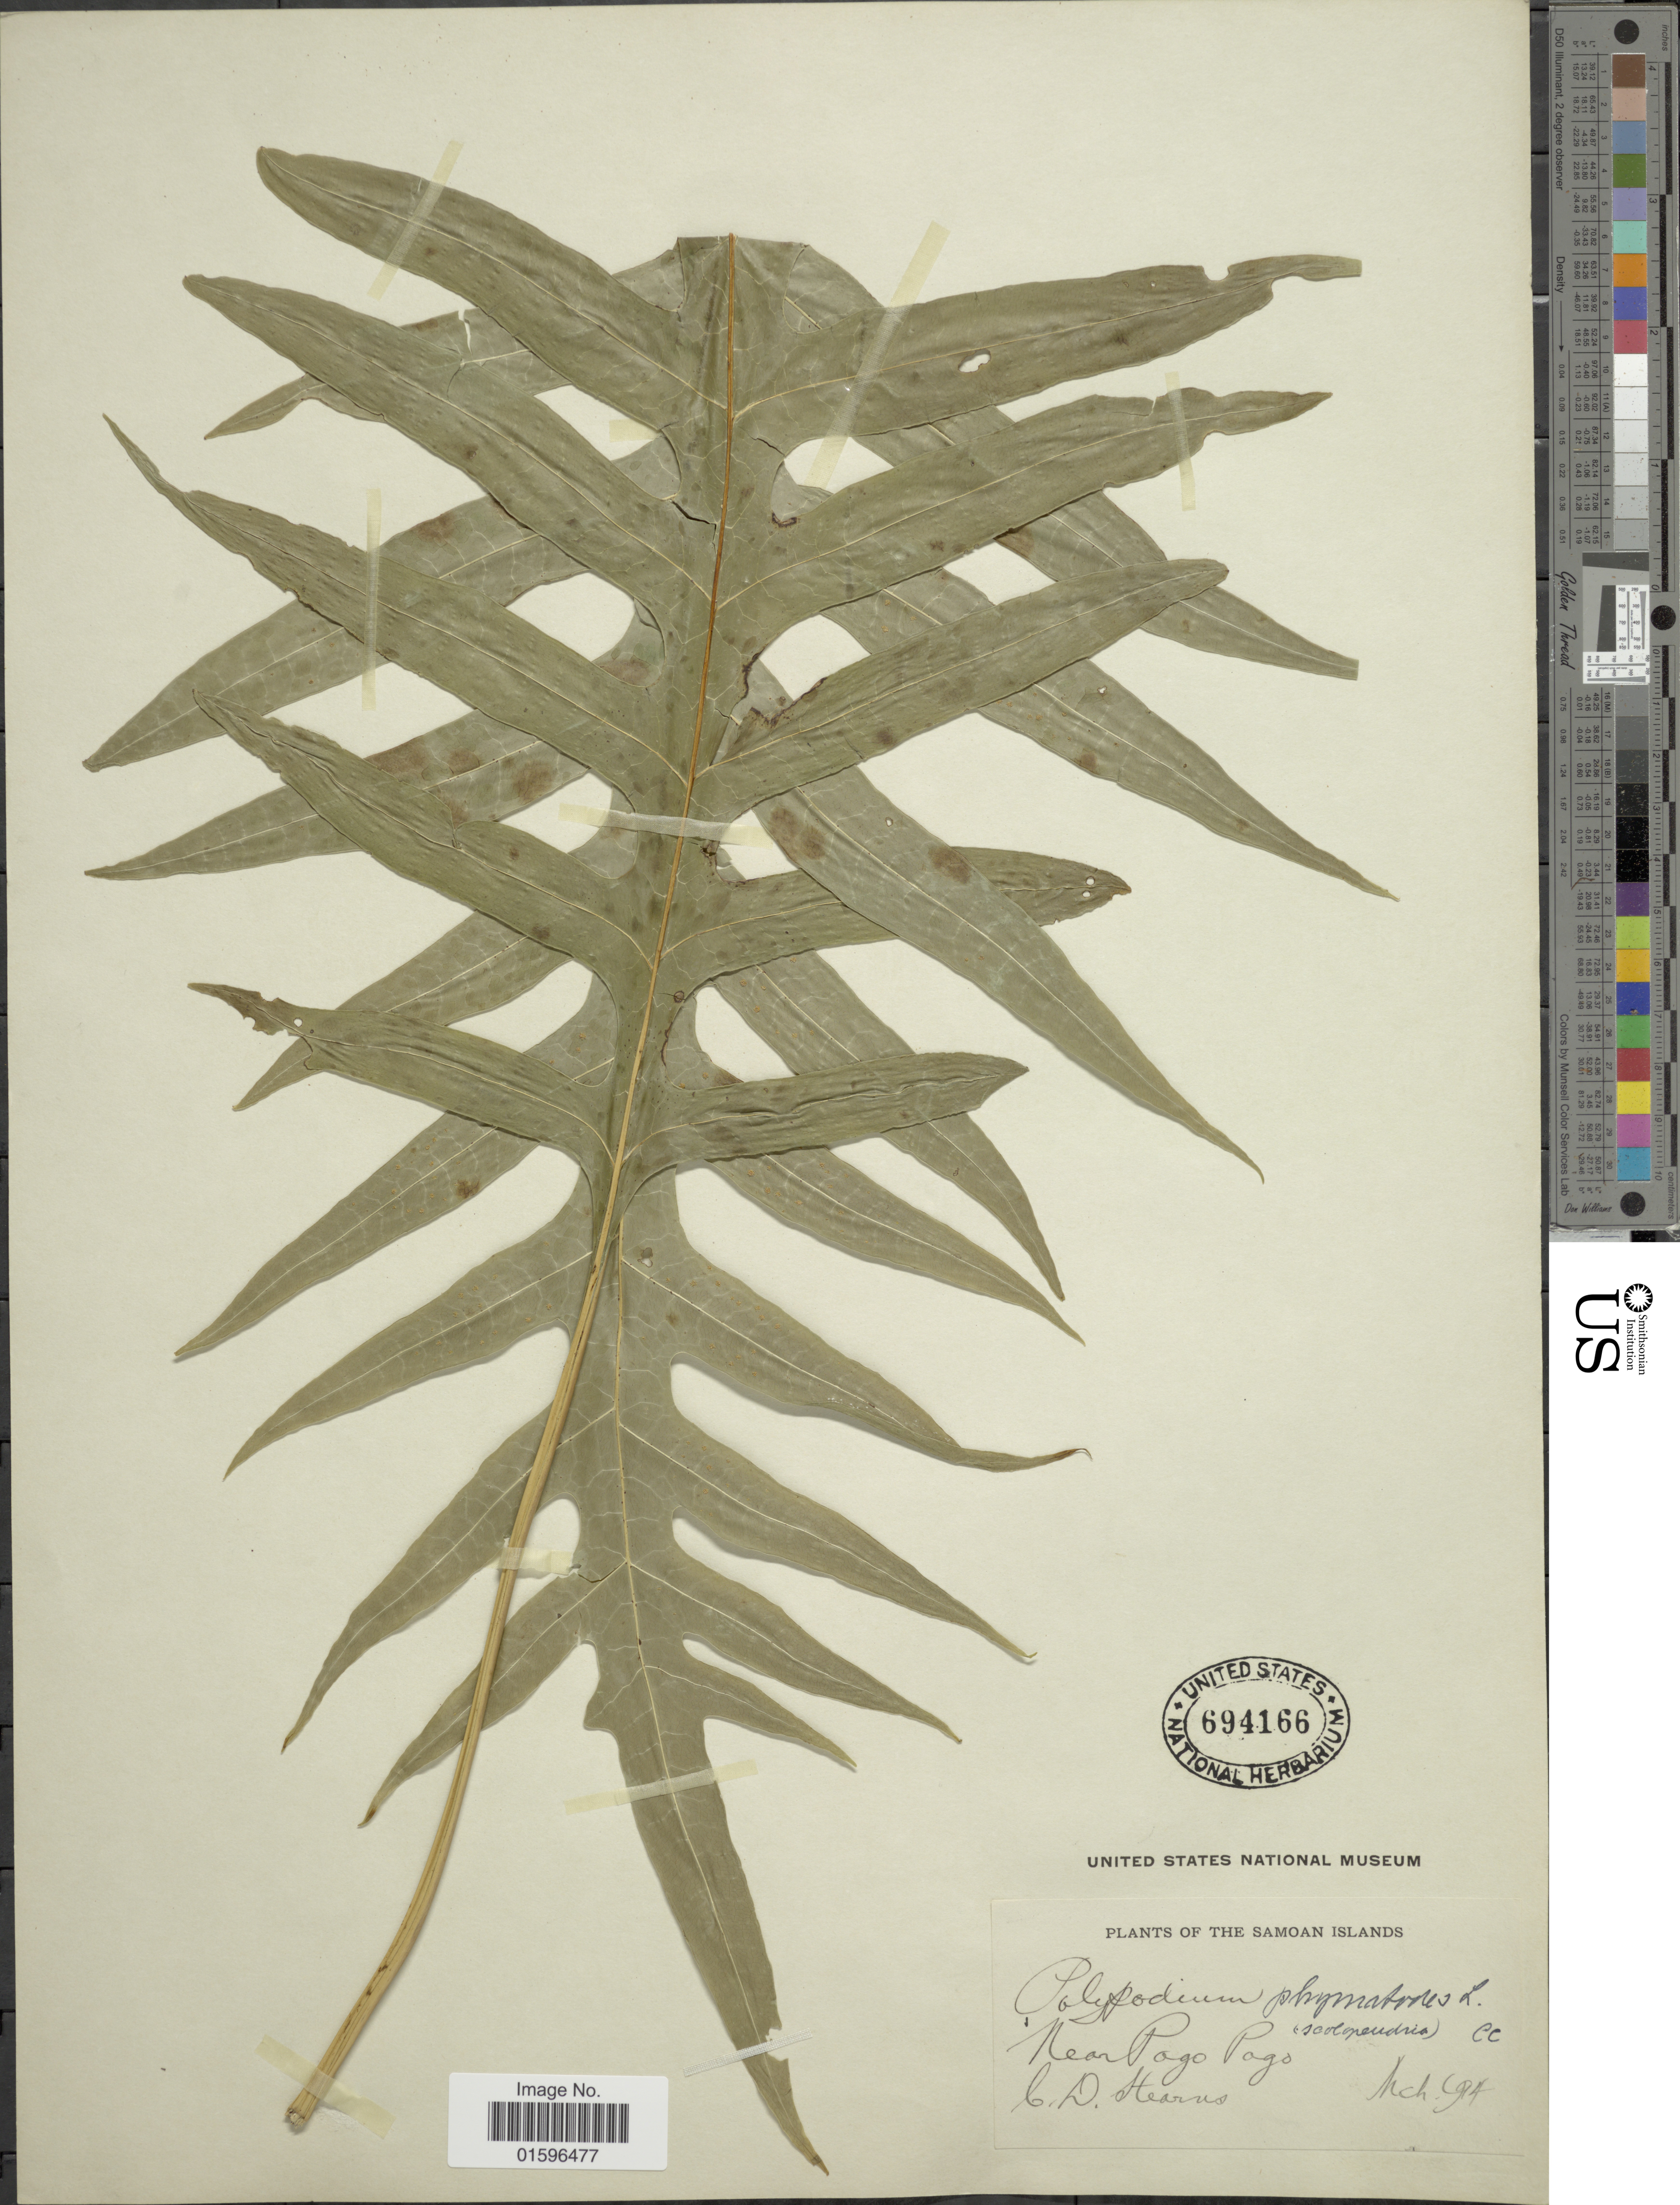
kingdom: Plantae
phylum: Tracheophyta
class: Polypodiopsida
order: Polypodiales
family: Polypodiaceae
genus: Polypodium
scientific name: Polypodium scolopendria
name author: Burm. f.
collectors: C. Stearns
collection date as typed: Transcribed d/m/y: /3/94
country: American Samoa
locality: Samoan Islands, near Pogo Pogo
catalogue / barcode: US 694166